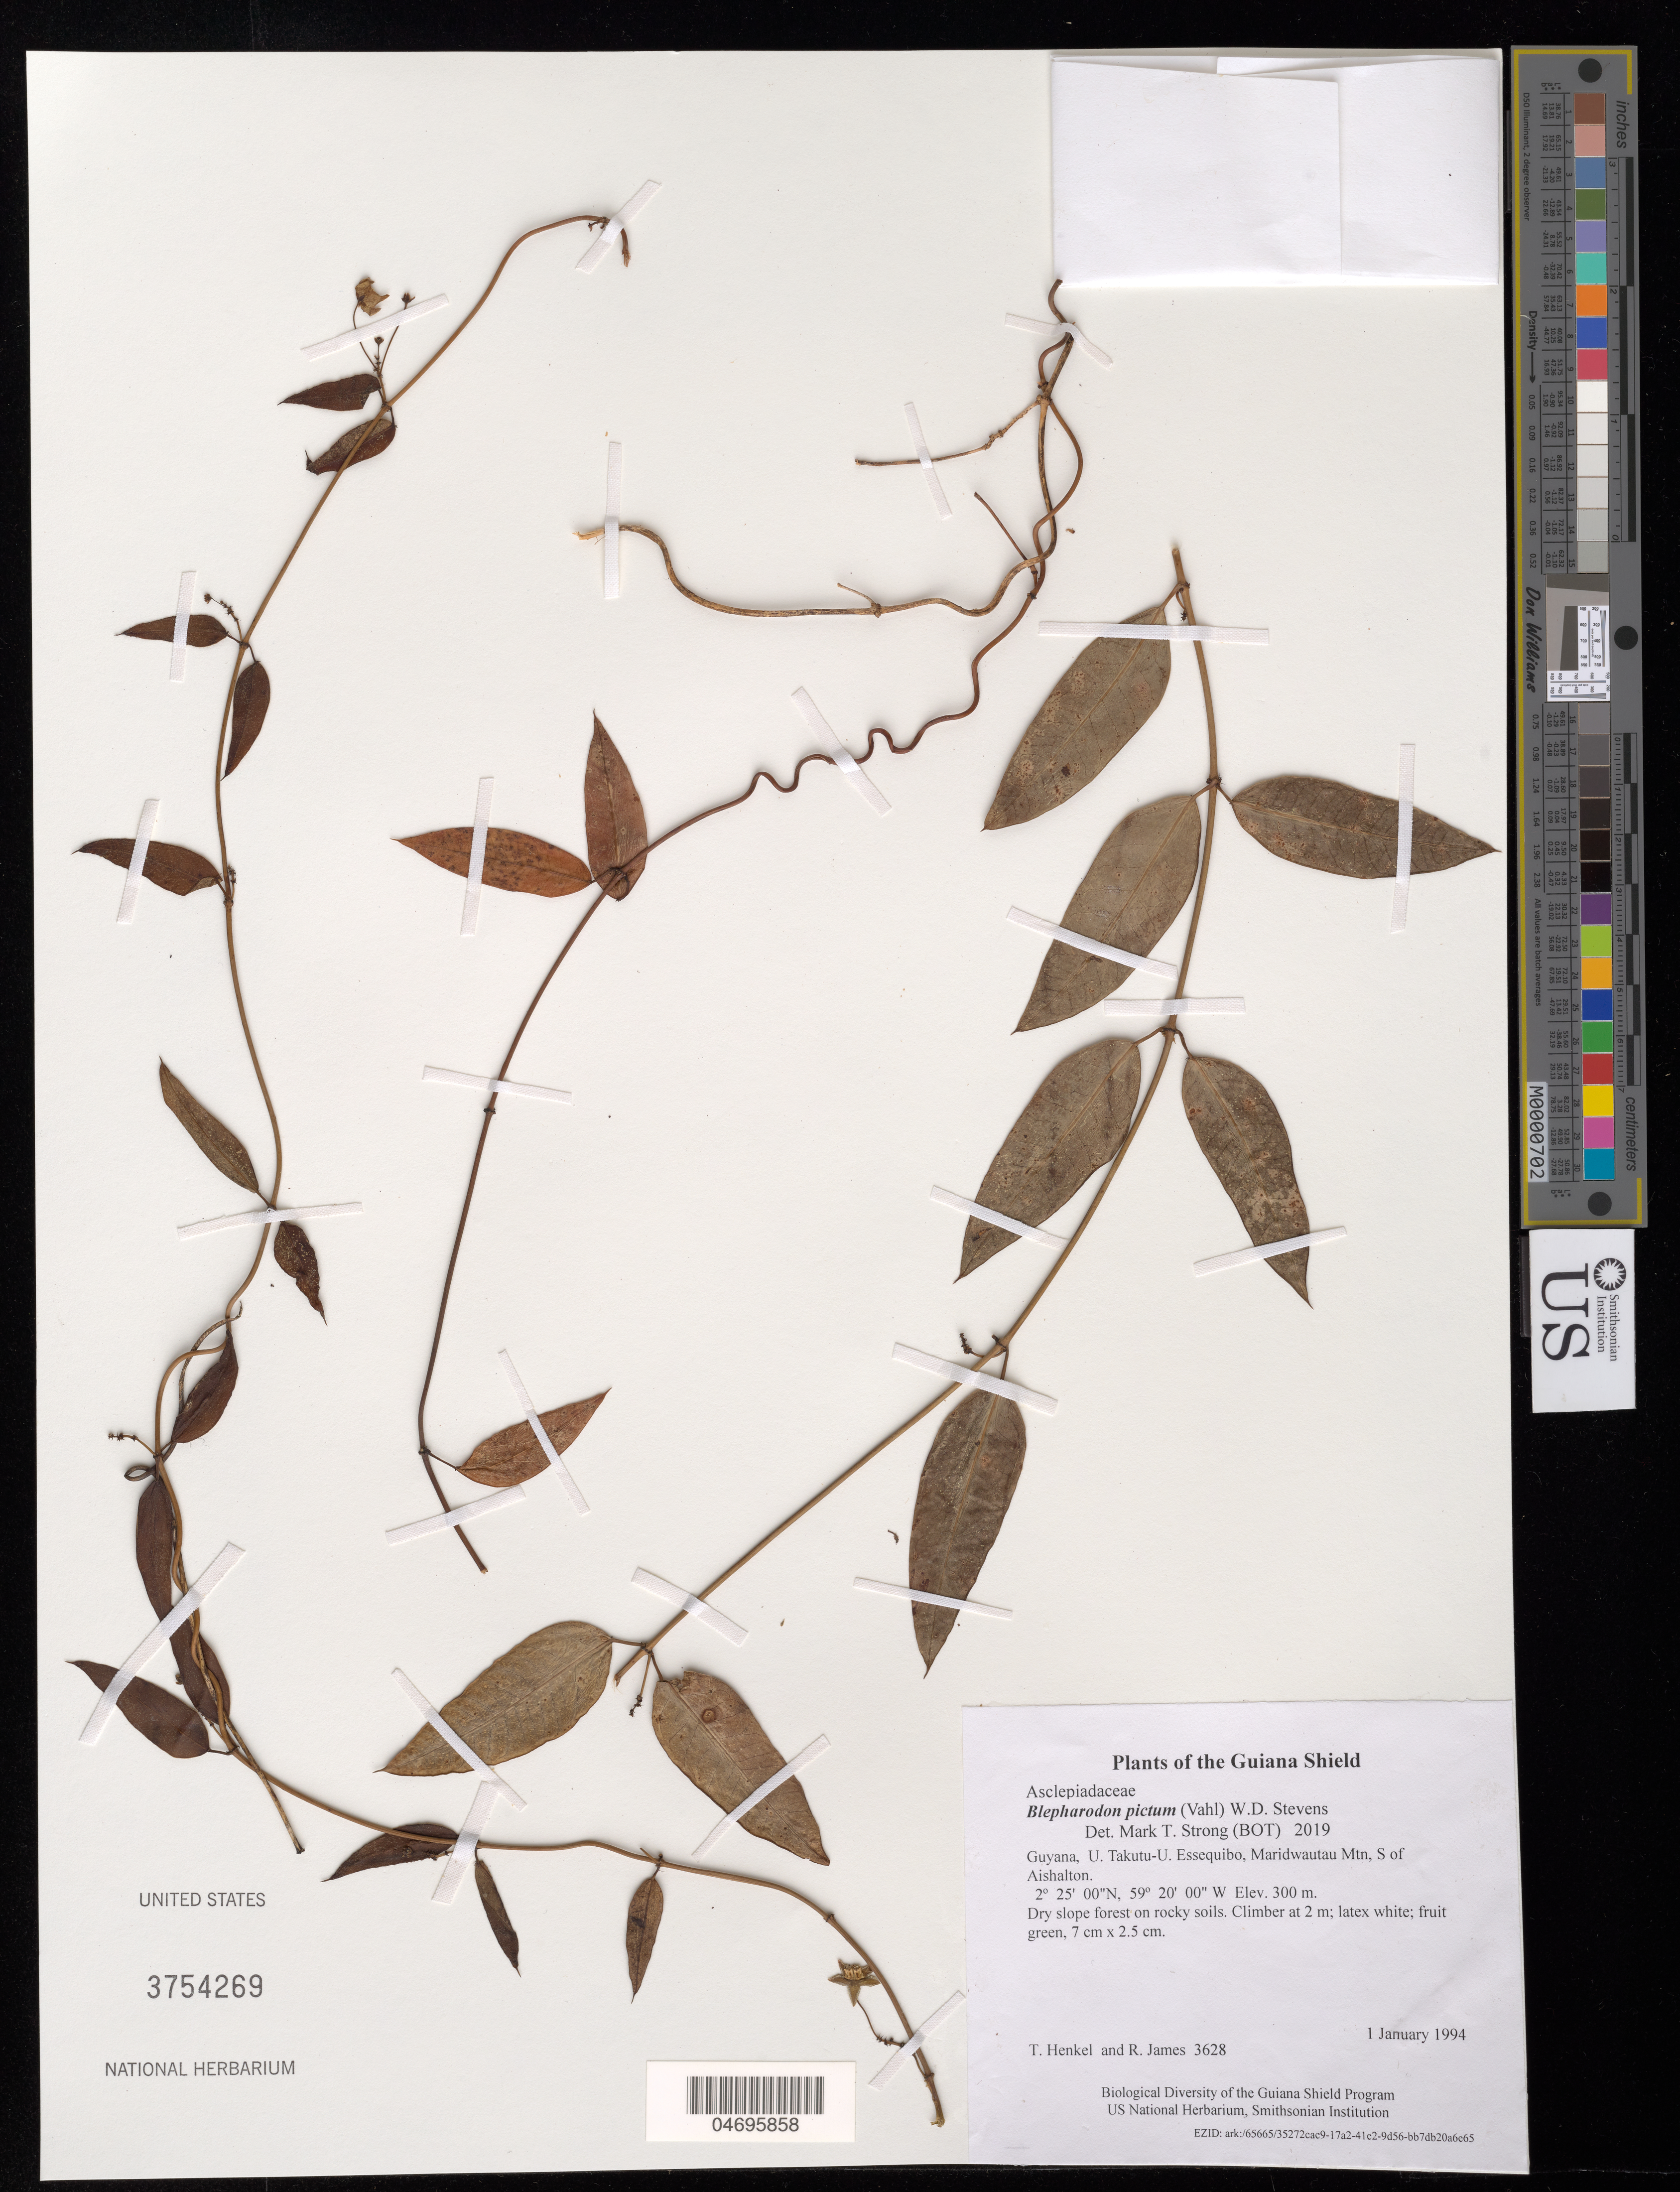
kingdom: Plantae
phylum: Tracheophyta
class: Magnoliopsida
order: Gentianales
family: Apocynaceae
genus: Blepharodon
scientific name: Blepharodon pictum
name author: (Vahl) W.D. Stevens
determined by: Strong, Mark T., (BOT), Smithsonian Institution - National Museum of Natural History (UNITED STATES)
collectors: T. Henkel & R. James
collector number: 3628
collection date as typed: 1 January 1994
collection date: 1994-01-01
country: Guyana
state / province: U. Takutu-U. Essequibo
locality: Maridwautau Mtn, S of Aishalton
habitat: Dry slope forest on rocky soils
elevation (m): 300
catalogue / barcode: US 3754269